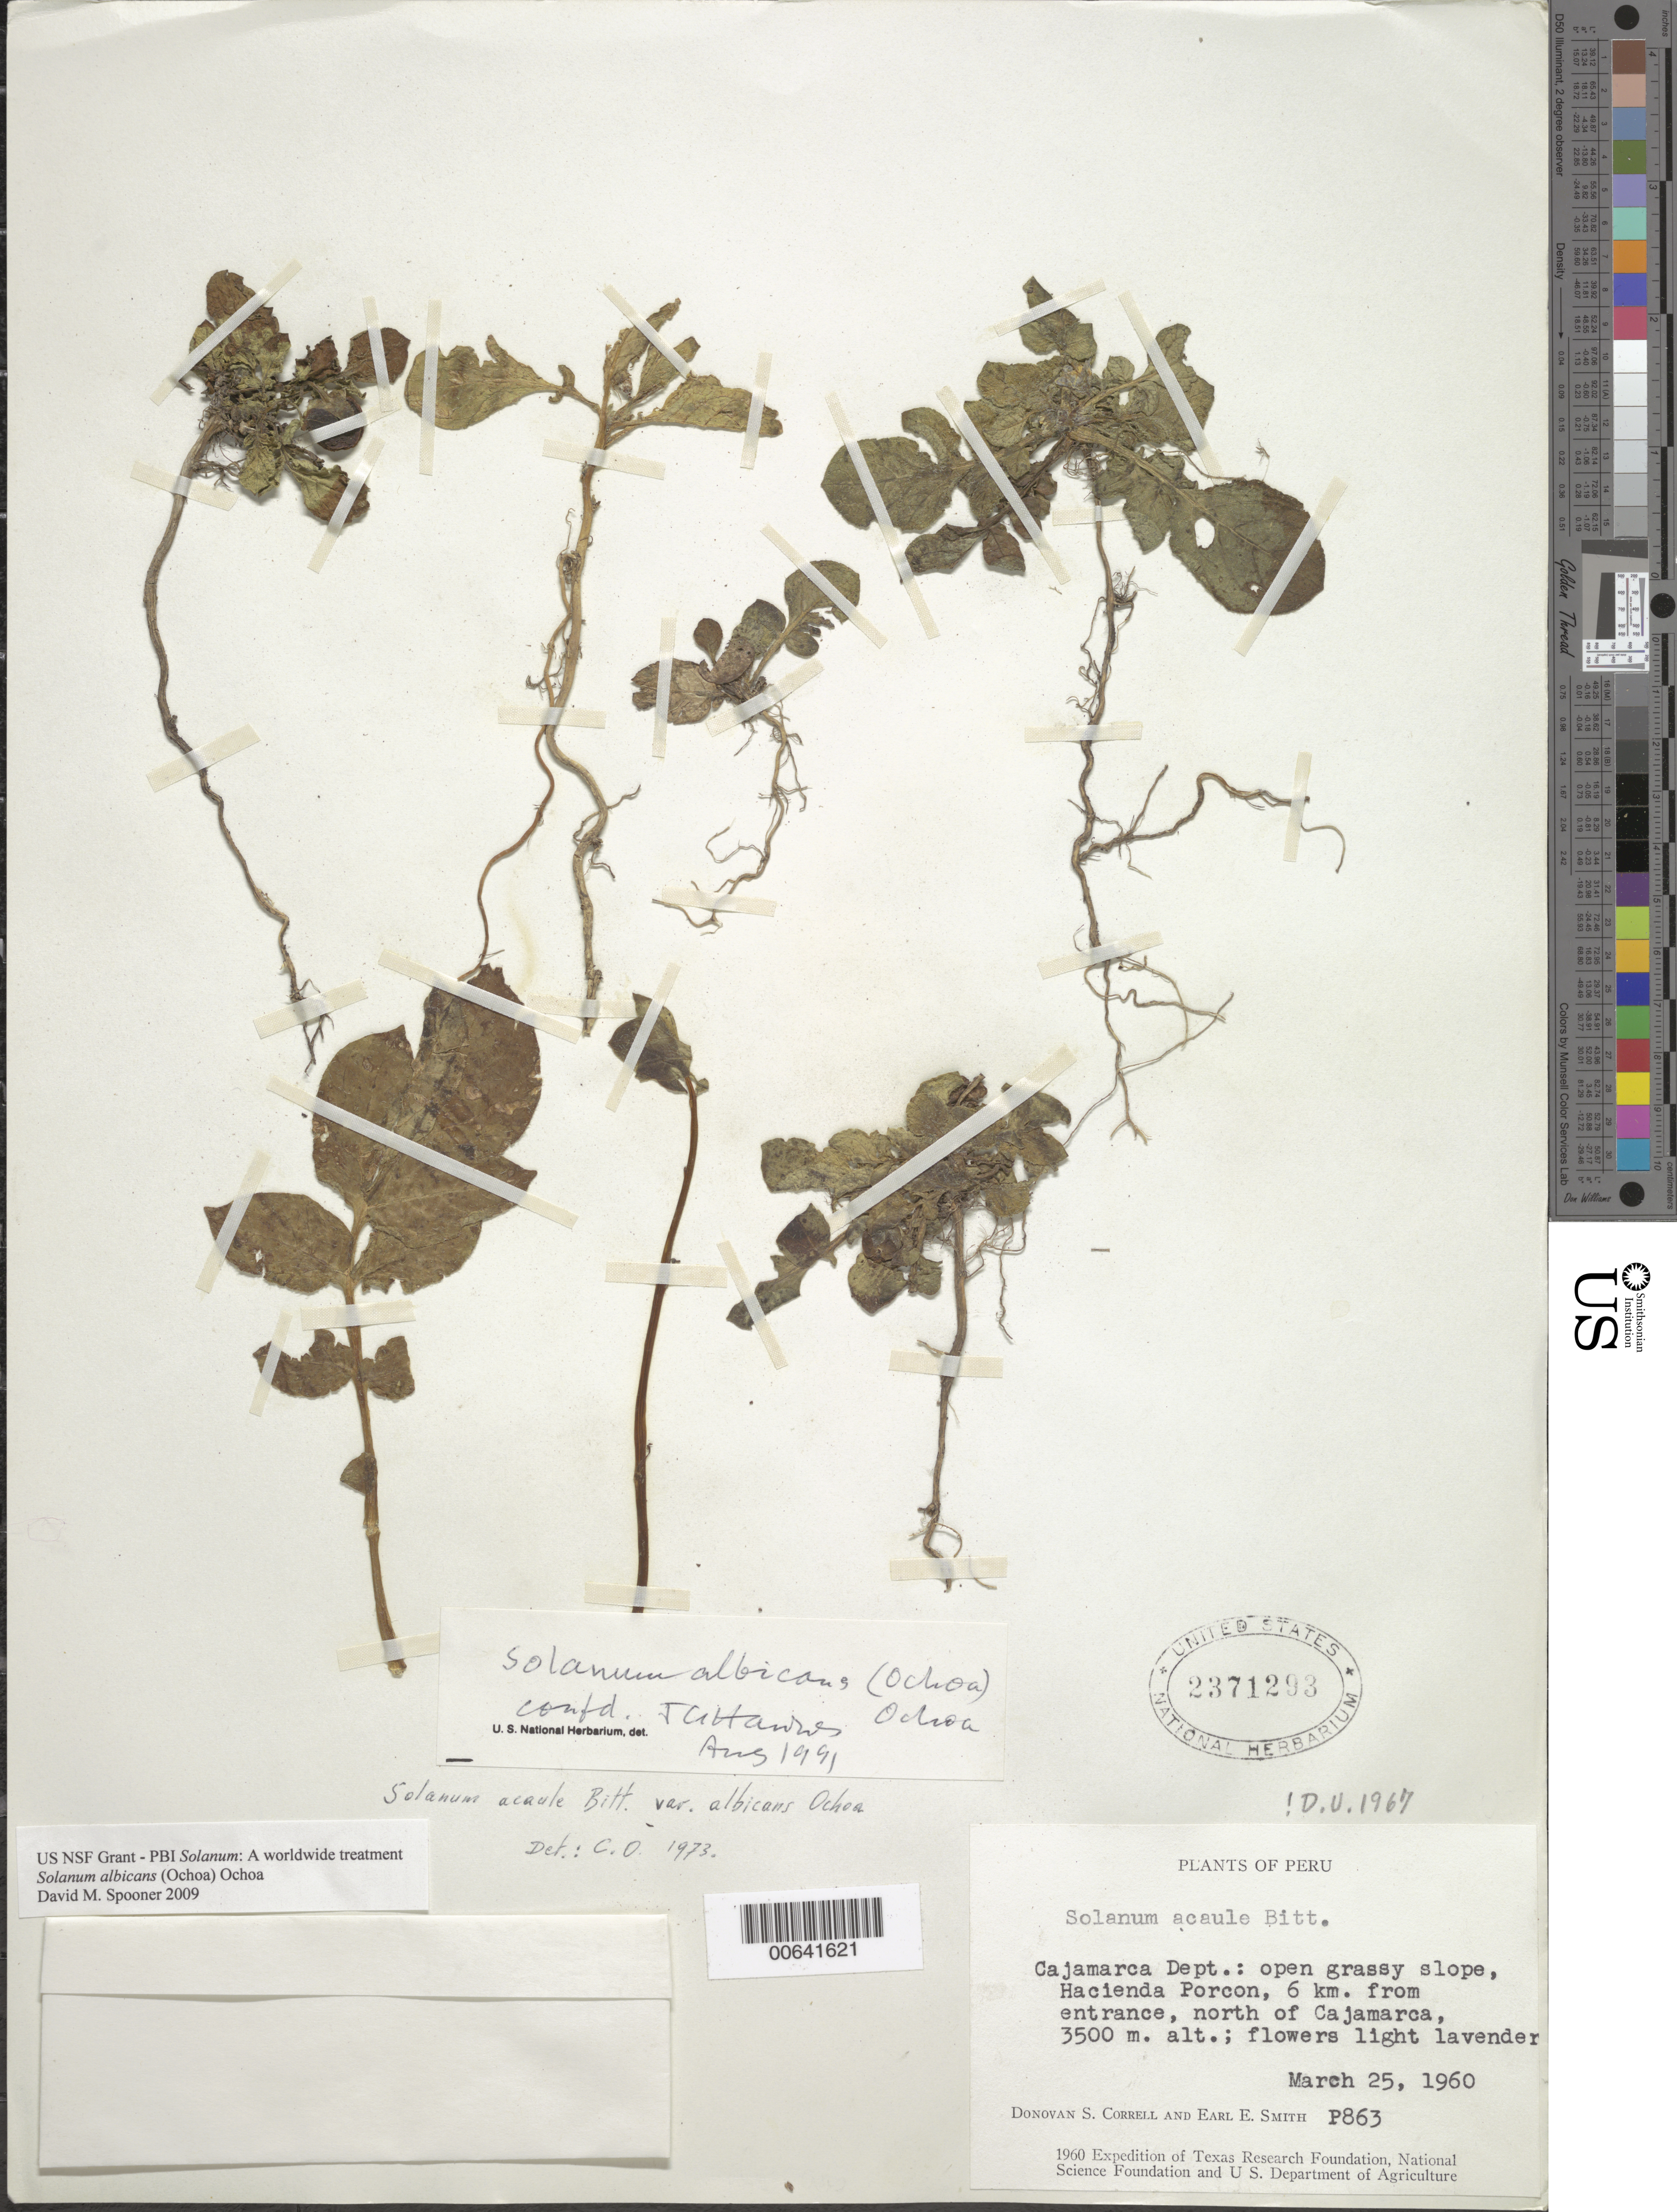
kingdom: Plantae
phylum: Tracheophyta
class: Magnoliopsida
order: Solanales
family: Solanaceae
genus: Solanum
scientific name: Solanum albicans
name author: (Ochoa) Ochoa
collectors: D. S. Correll & E. E. Smith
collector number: P863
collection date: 1960-03-25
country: Peru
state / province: Cajamarca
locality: Cajamarca Dept.: Hacienda Porcon, 6 km. from entrance, north of Cajamarca.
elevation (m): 3500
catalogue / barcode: US 2371293